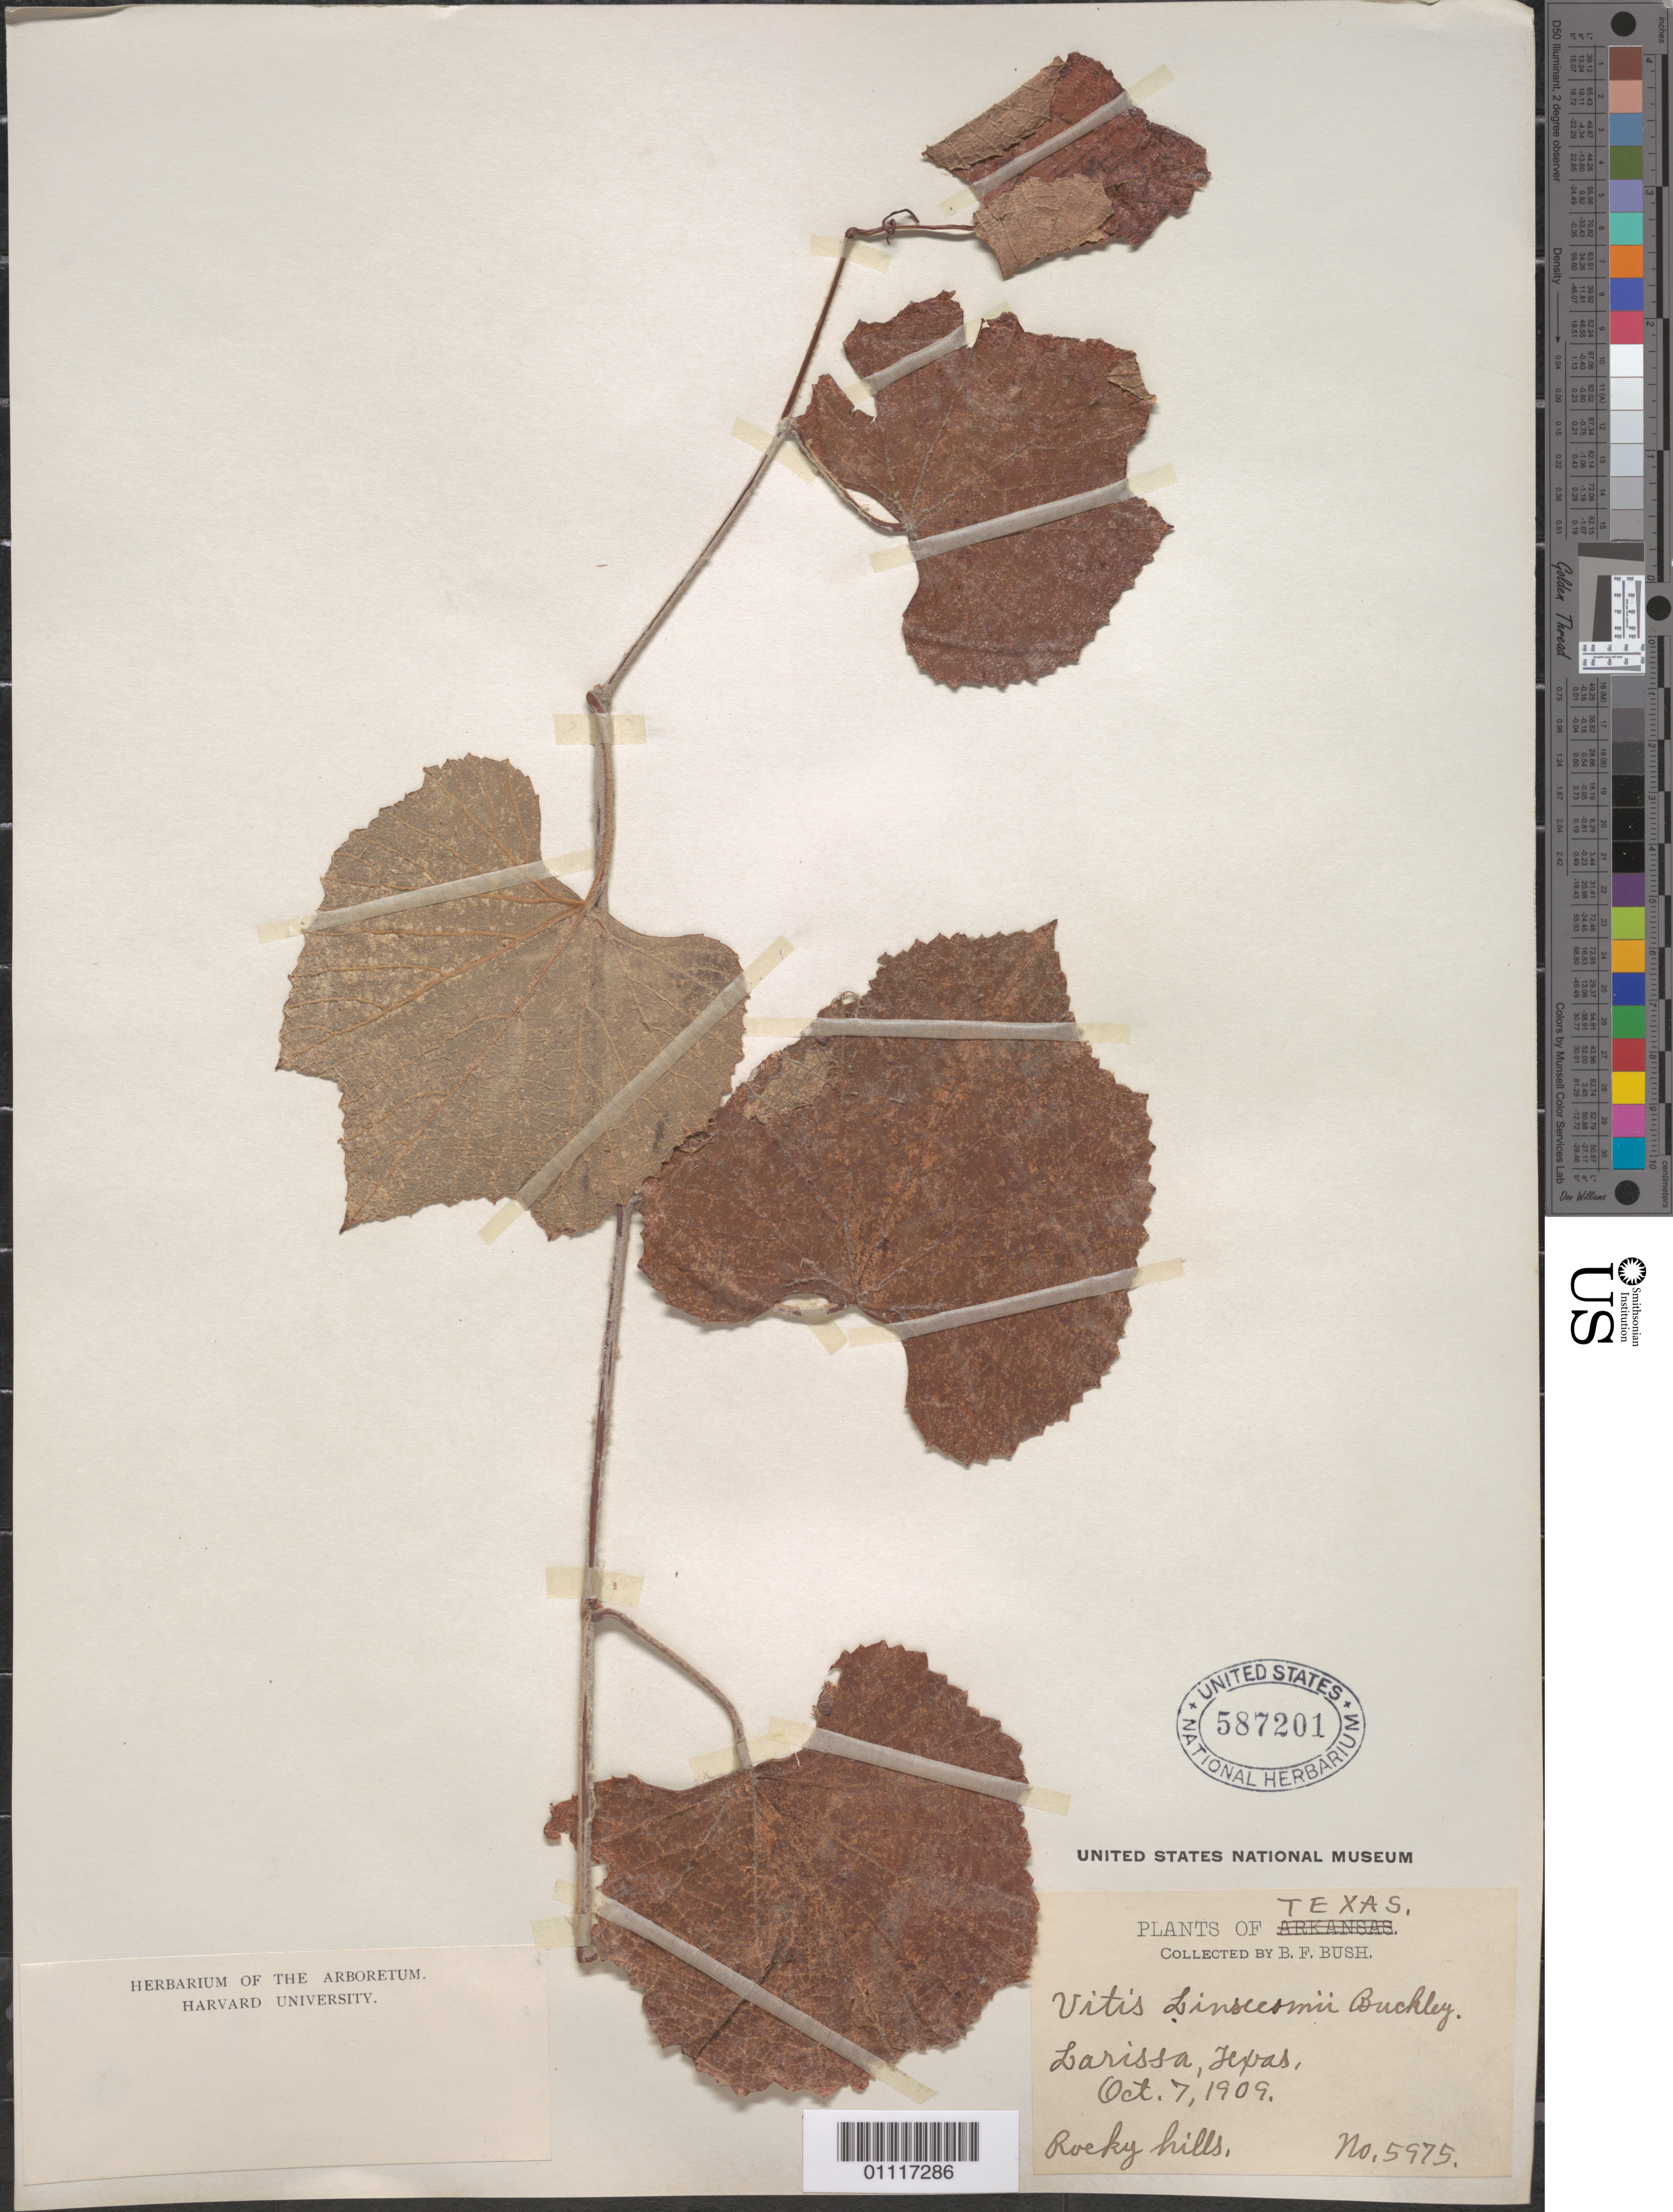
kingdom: Plantae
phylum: Tracheophyta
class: Magnoliopsida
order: Vitales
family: Vitaceae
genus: Vitis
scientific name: Vitis linsecomii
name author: Buckley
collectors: B. F. Bush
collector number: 5975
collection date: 1909-10-07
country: United States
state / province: Texas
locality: Larissa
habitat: Rocky hills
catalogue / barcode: US 587201